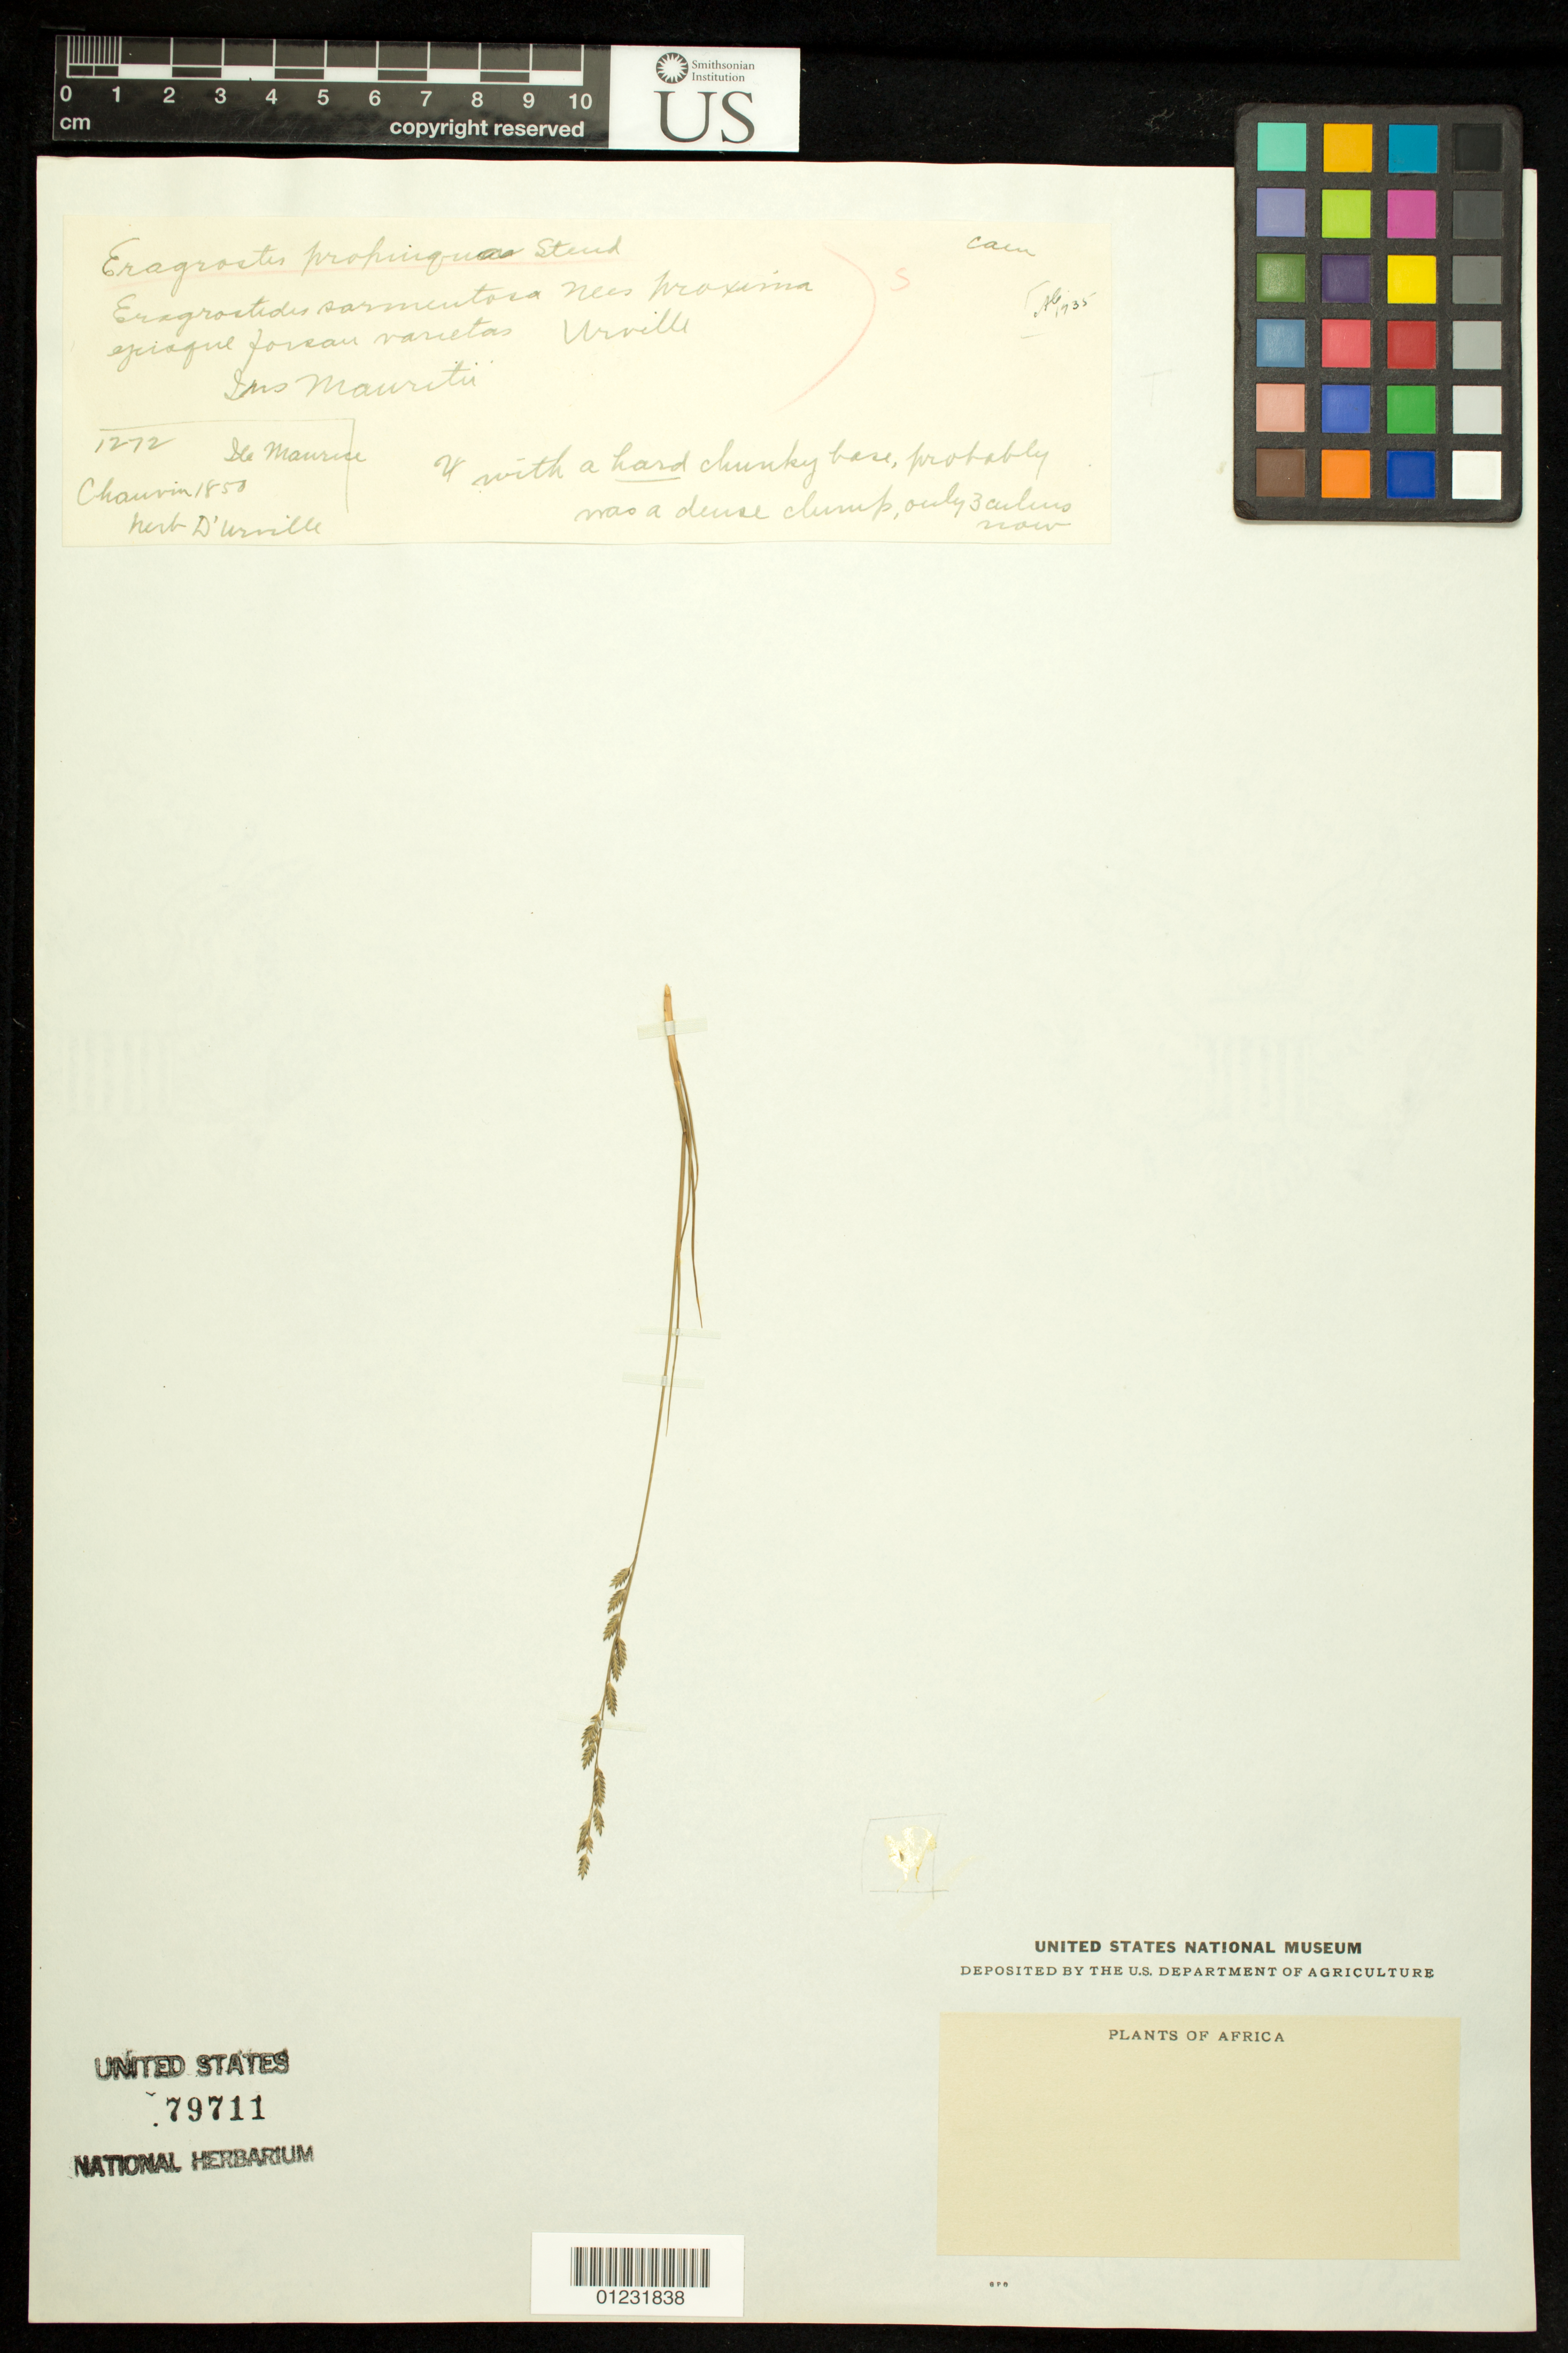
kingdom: Plantae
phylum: Tracheophyta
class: Liliopsida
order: Poales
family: Poaceae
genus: Eragrostis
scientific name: Eragrostis propinqua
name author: Steud.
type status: Type Collection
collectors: J. d'Urville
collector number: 1272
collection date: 1850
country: Mauritius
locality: Ins. Mauritii.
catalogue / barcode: US 79711